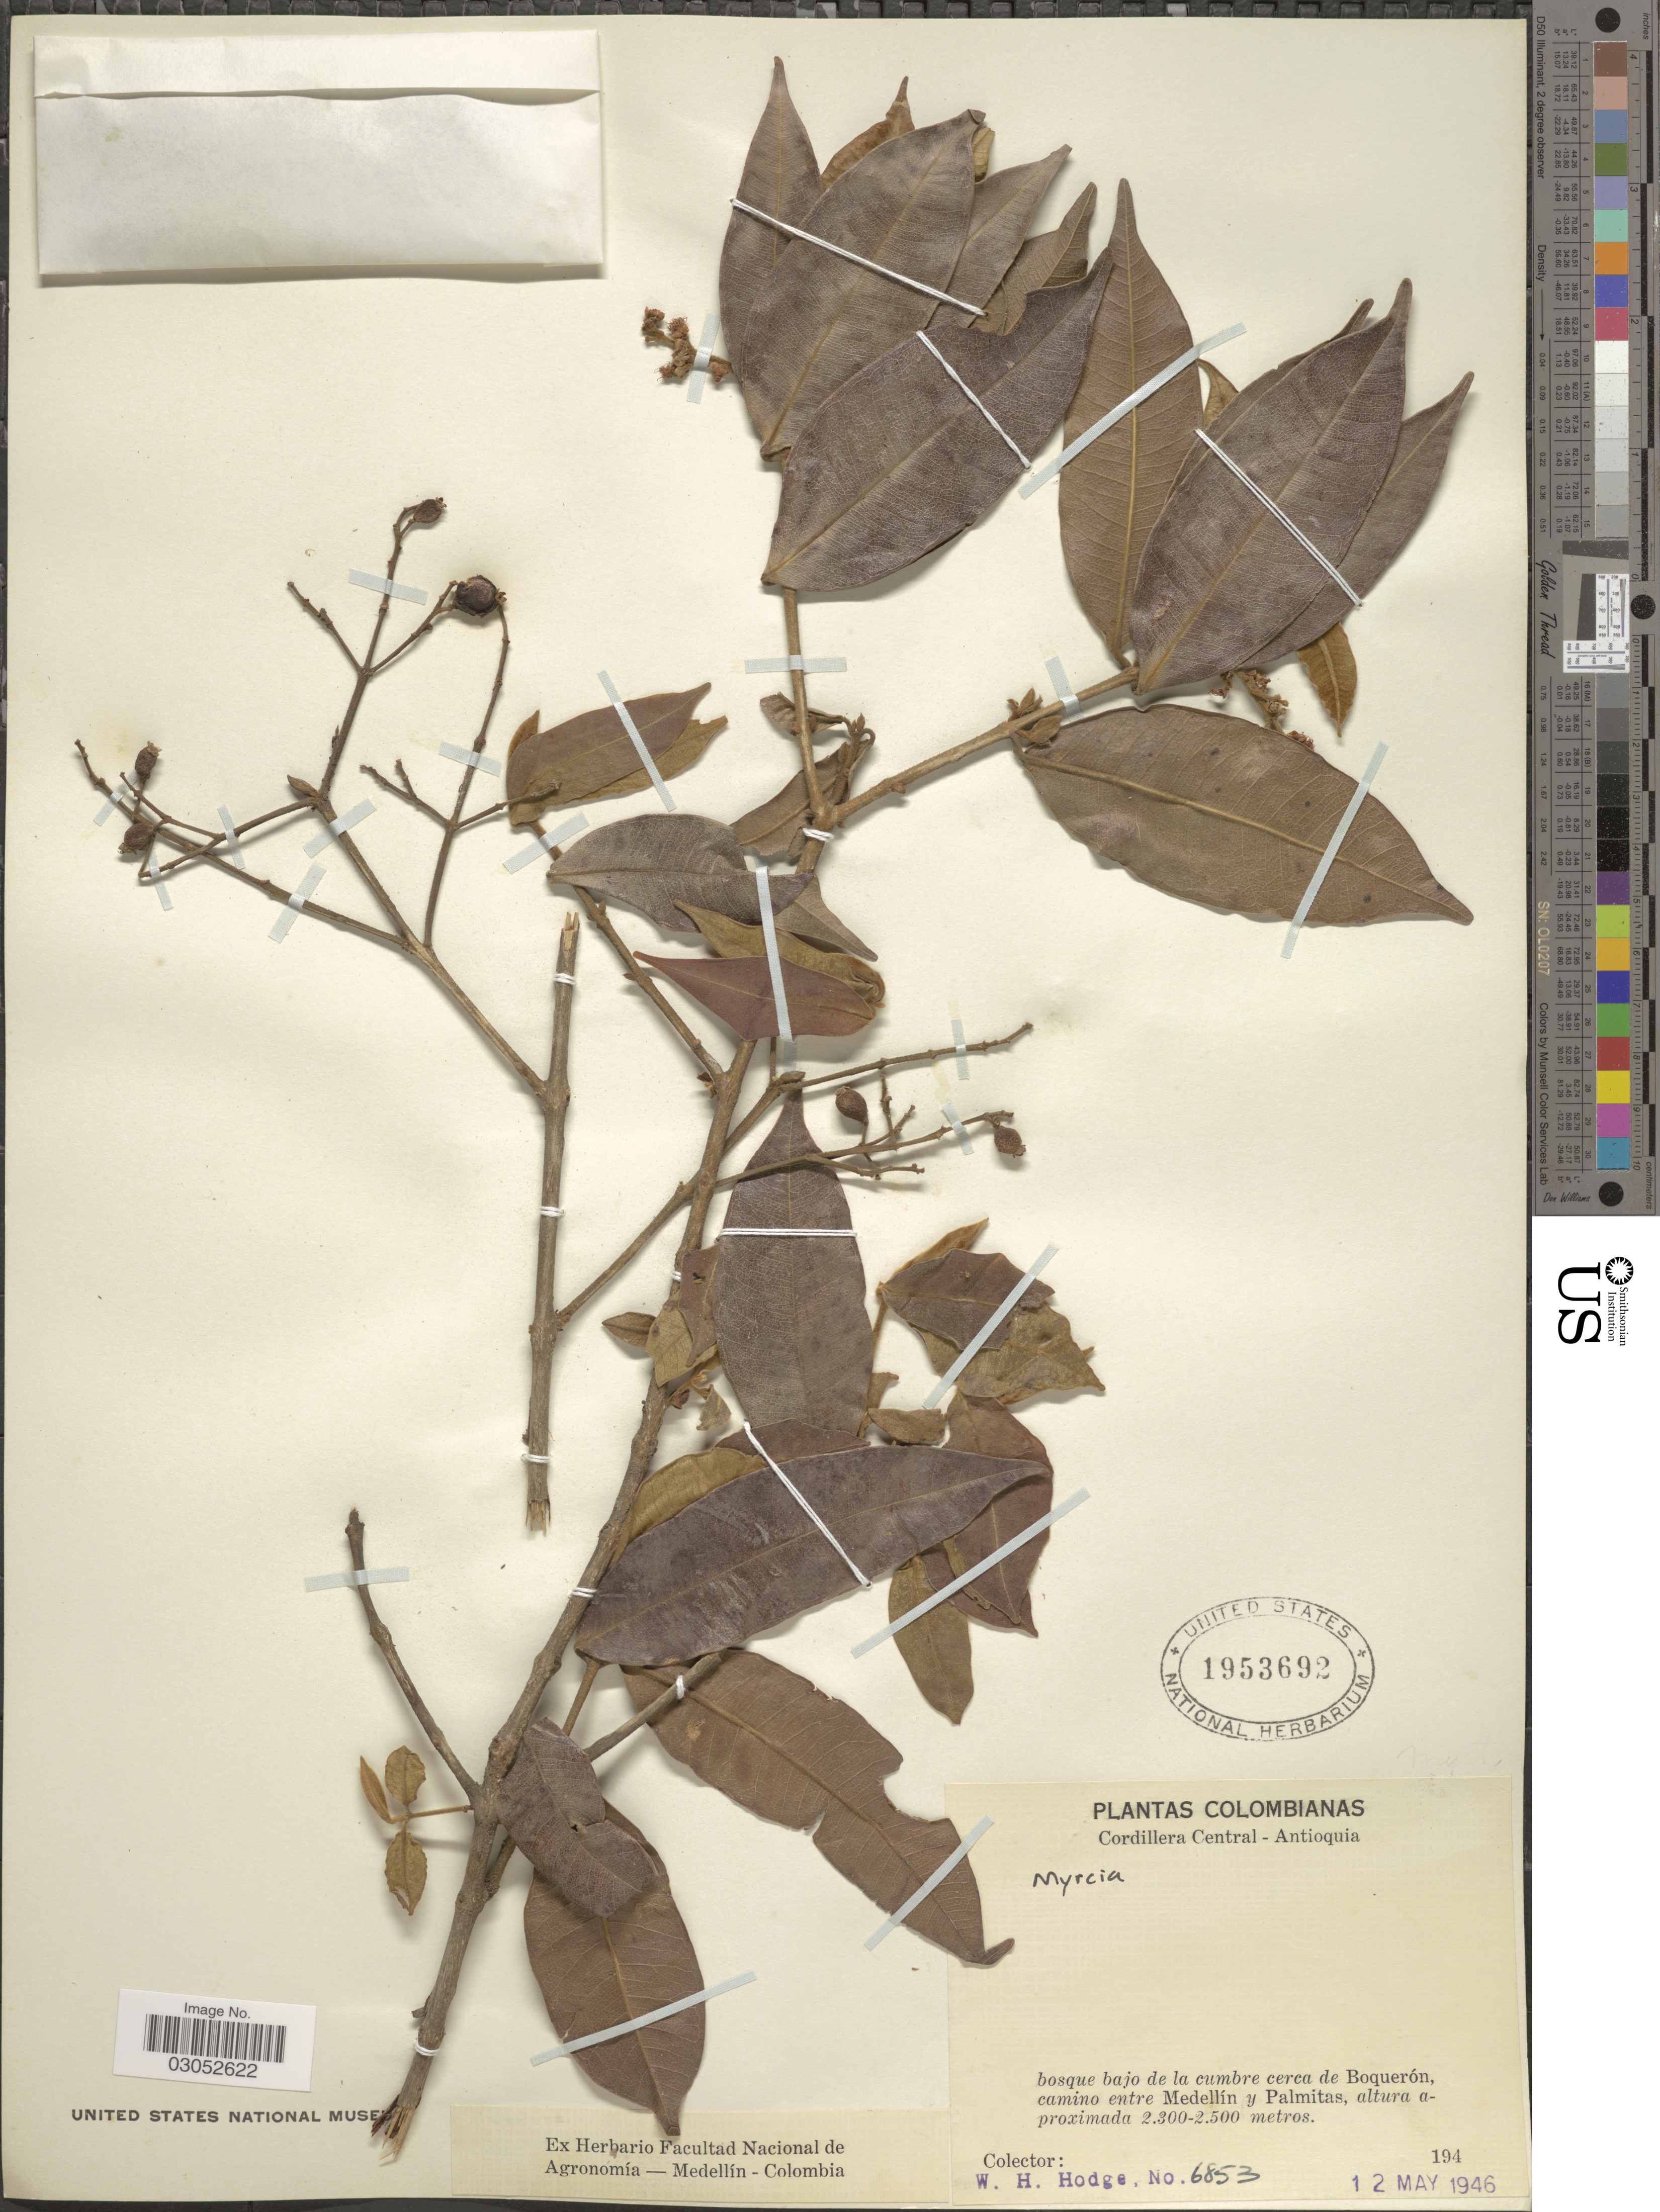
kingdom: Plantae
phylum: Tracheophyta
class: Magnoliopsida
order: Myrtales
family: Myrtaceae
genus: Myrcia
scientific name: Myrcia sp.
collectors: W. Hodge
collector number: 6853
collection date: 1946-05-12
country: Colombia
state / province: Antioquia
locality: Cordillera Central, bosque bajo de la cumbre cerca de Boquerón, camino entre Medellín y Palmitas.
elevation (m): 2300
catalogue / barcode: US 1953692